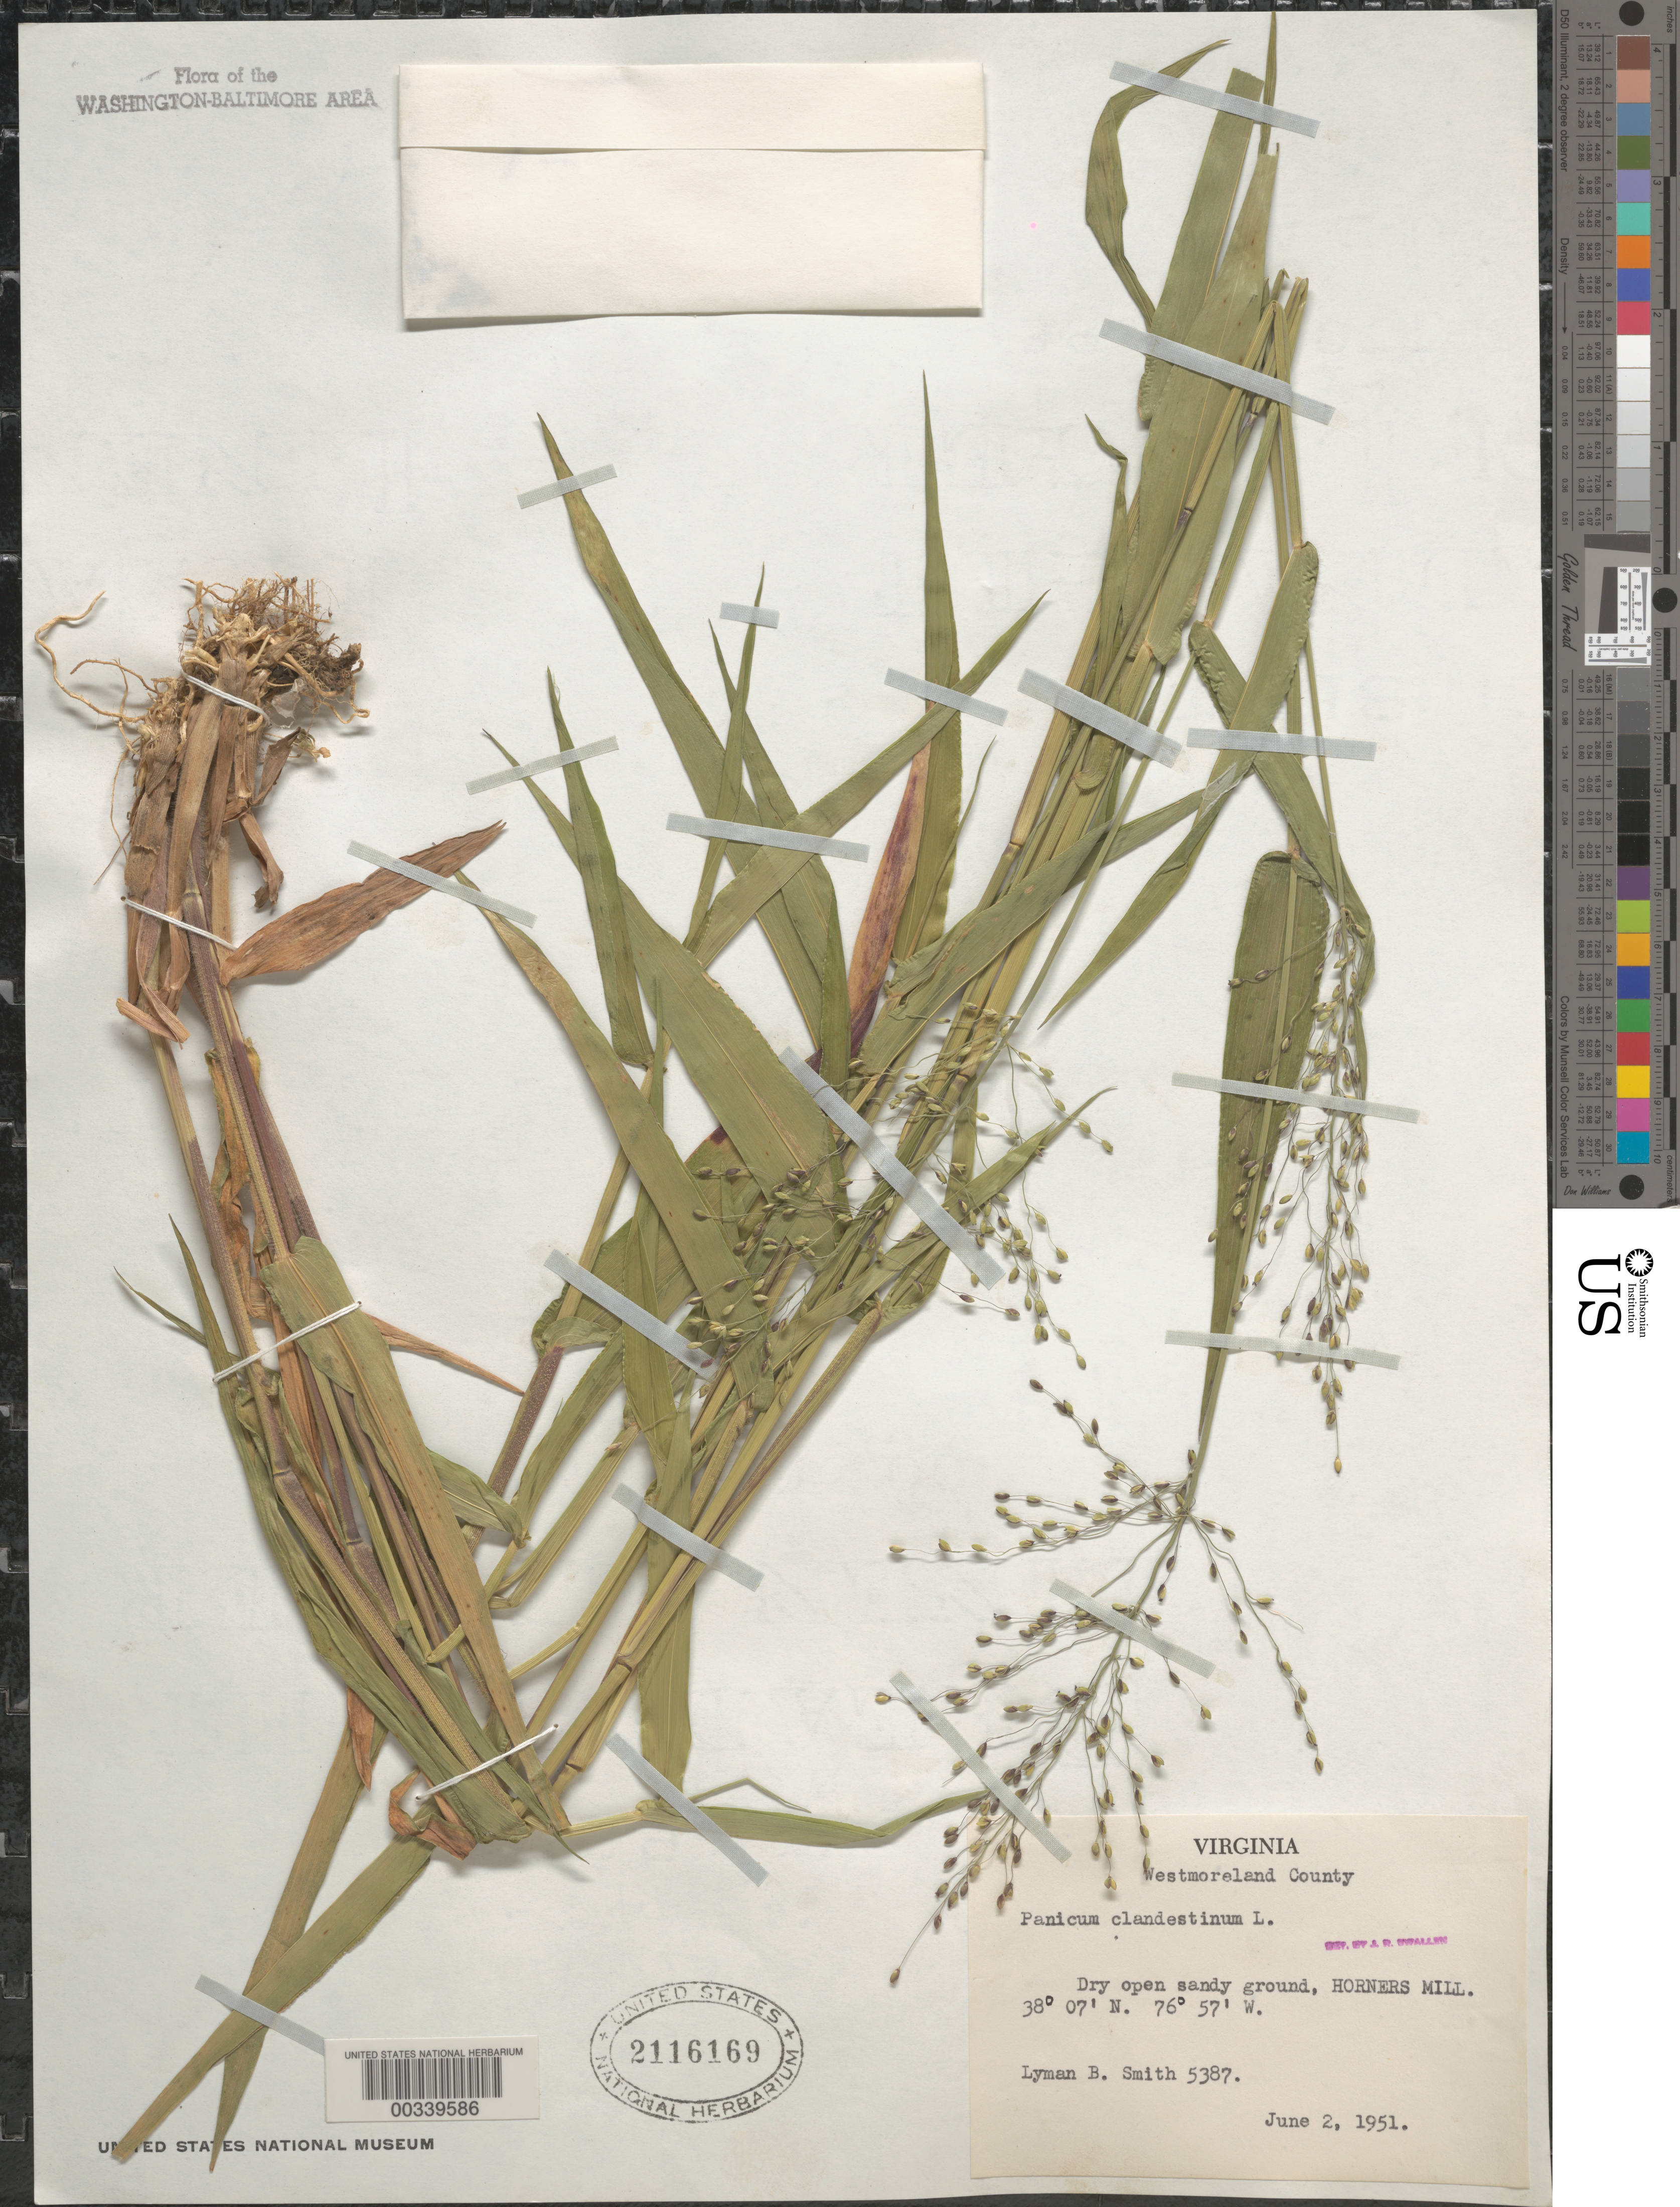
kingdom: Plantae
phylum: Tracheophyta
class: Liliopsida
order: Poales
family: Poaceae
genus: Dichanthelium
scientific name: Dichanthelium clandestinum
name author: (L.) Gould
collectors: L. Smith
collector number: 5387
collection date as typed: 02 Jun 1951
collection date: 1951-06-02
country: United States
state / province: Virginia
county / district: Westmoreland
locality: Horners Mill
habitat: Dry open sandy ground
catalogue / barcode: US 2116169